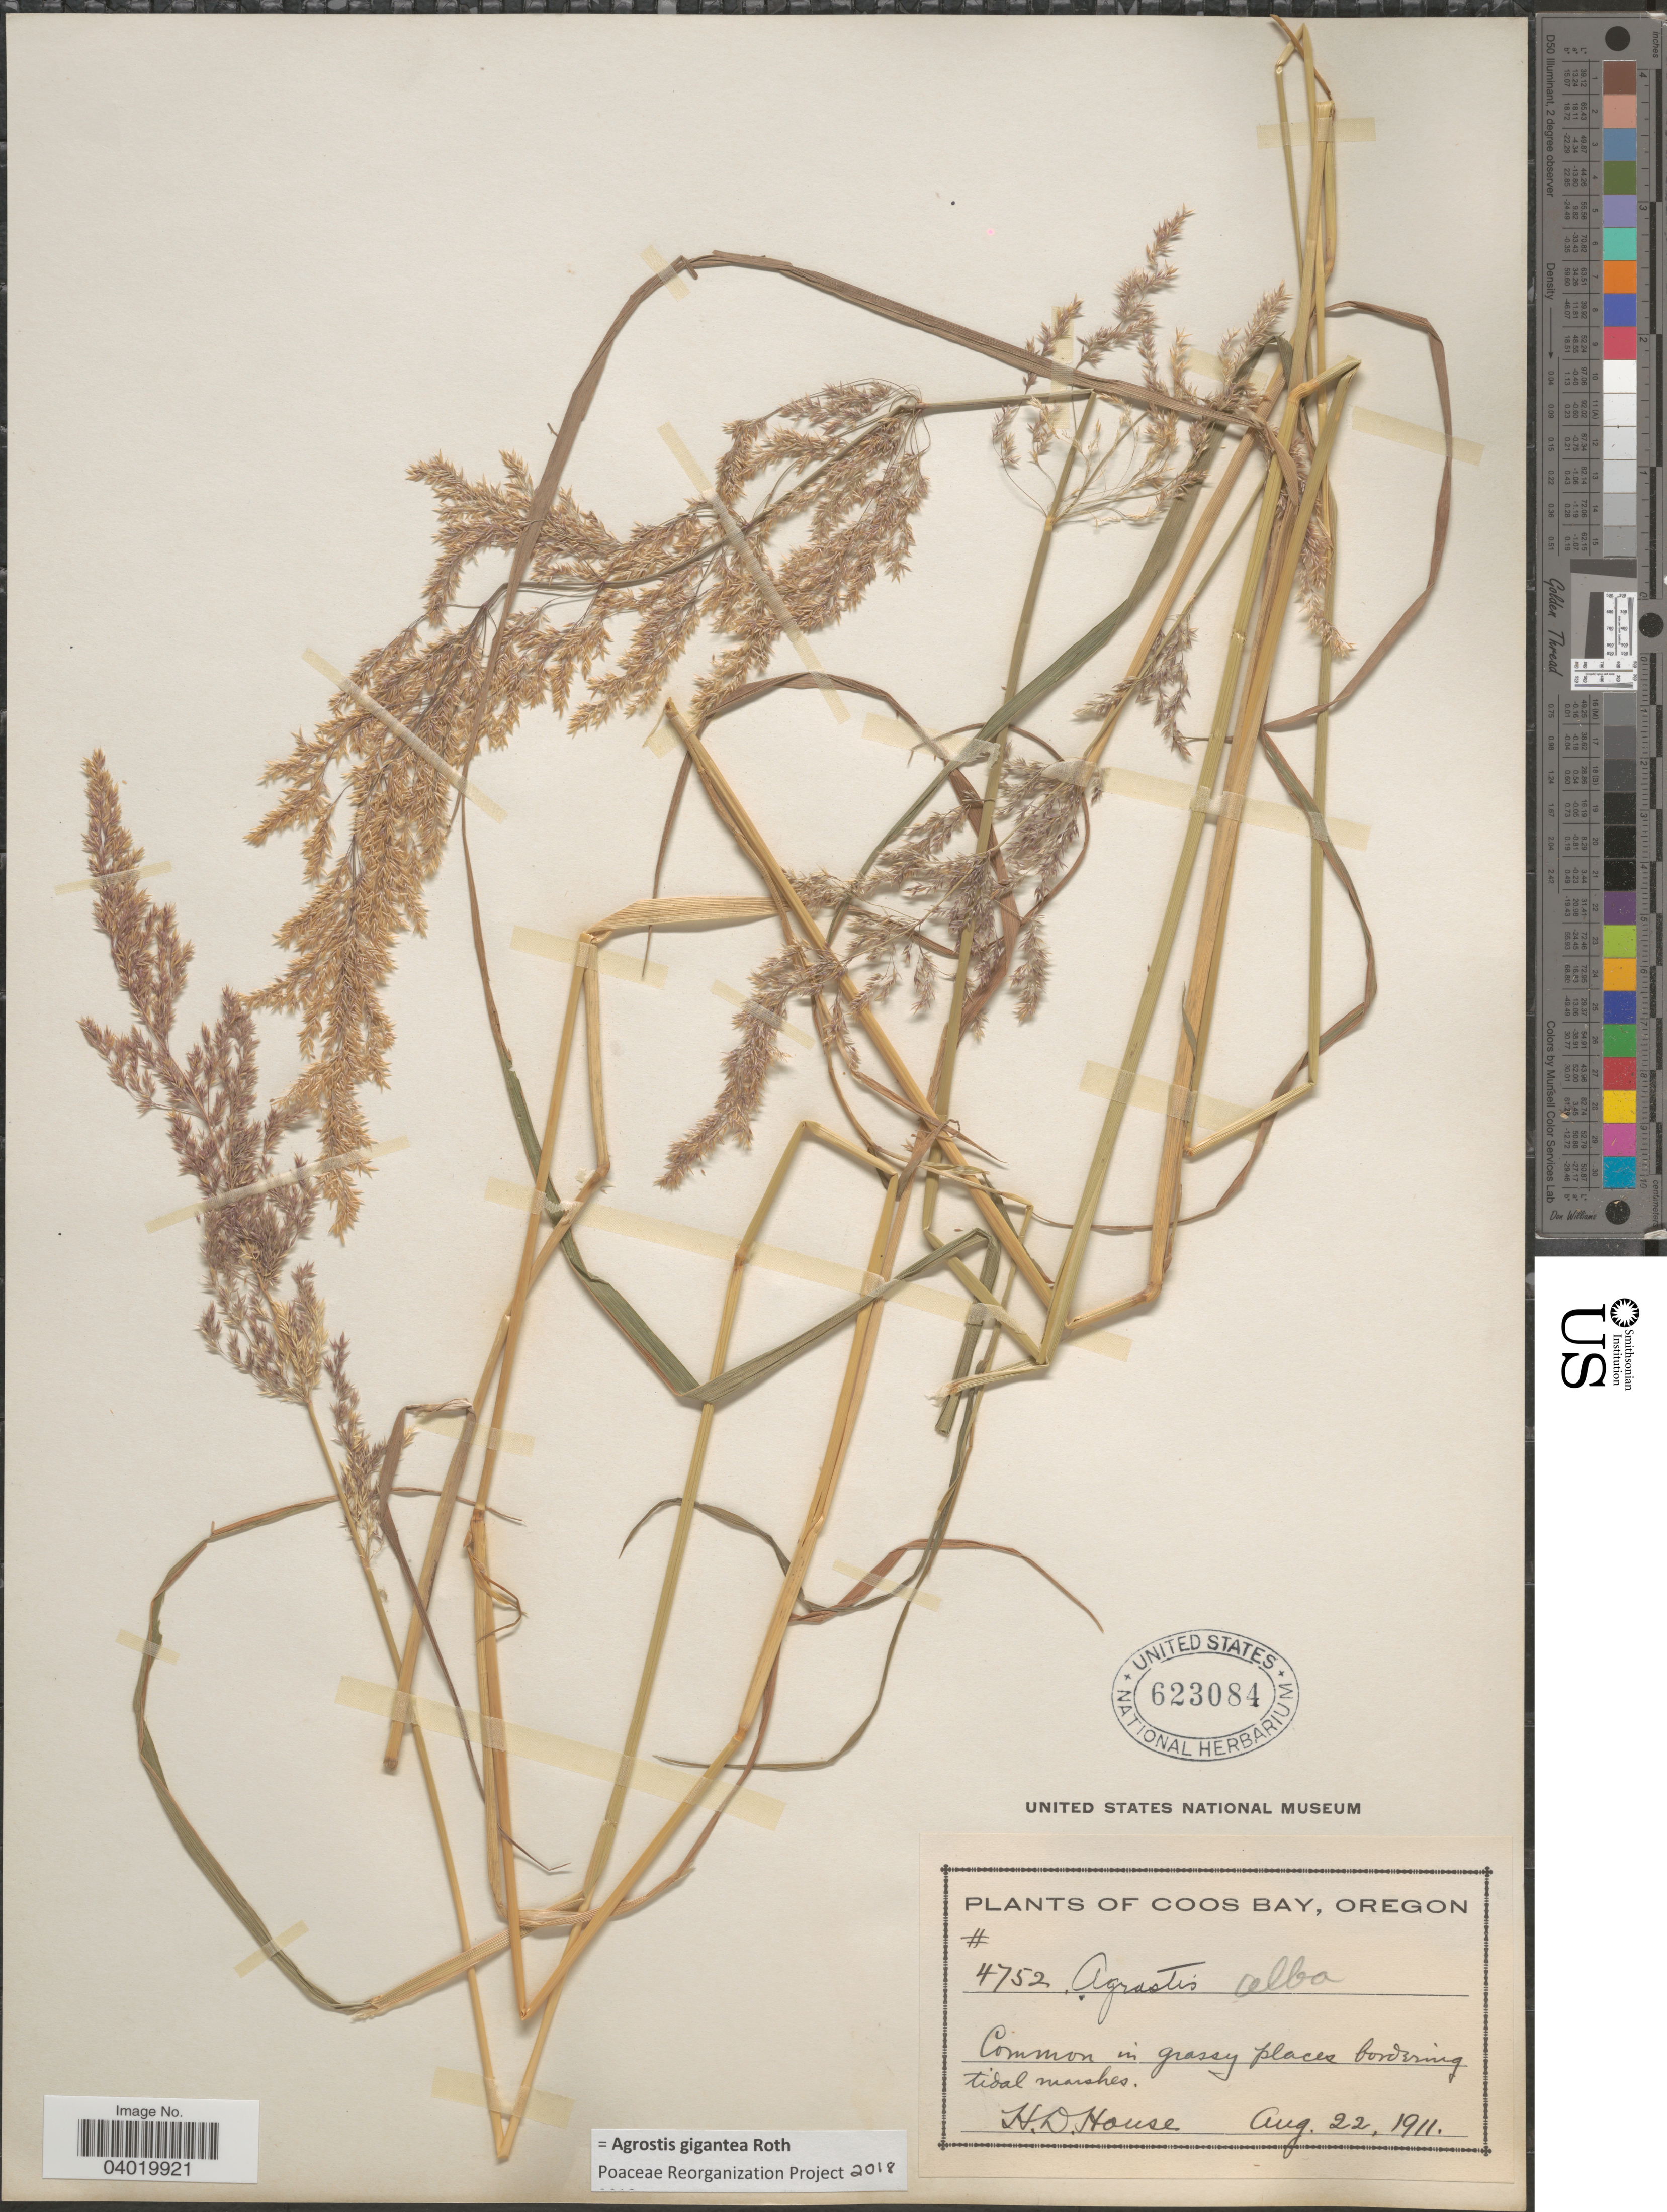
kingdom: Plantae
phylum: Tracheophyta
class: Liliopsida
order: Poales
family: Poaceae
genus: Agrostis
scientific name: Agrostis gigantea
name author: Roth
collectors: H. D. House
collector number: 4752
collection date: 1911-08-22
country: United States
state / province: Oregon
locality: Coos Bay. In grassy places bordering tidal marshes.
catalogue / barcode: US 623084